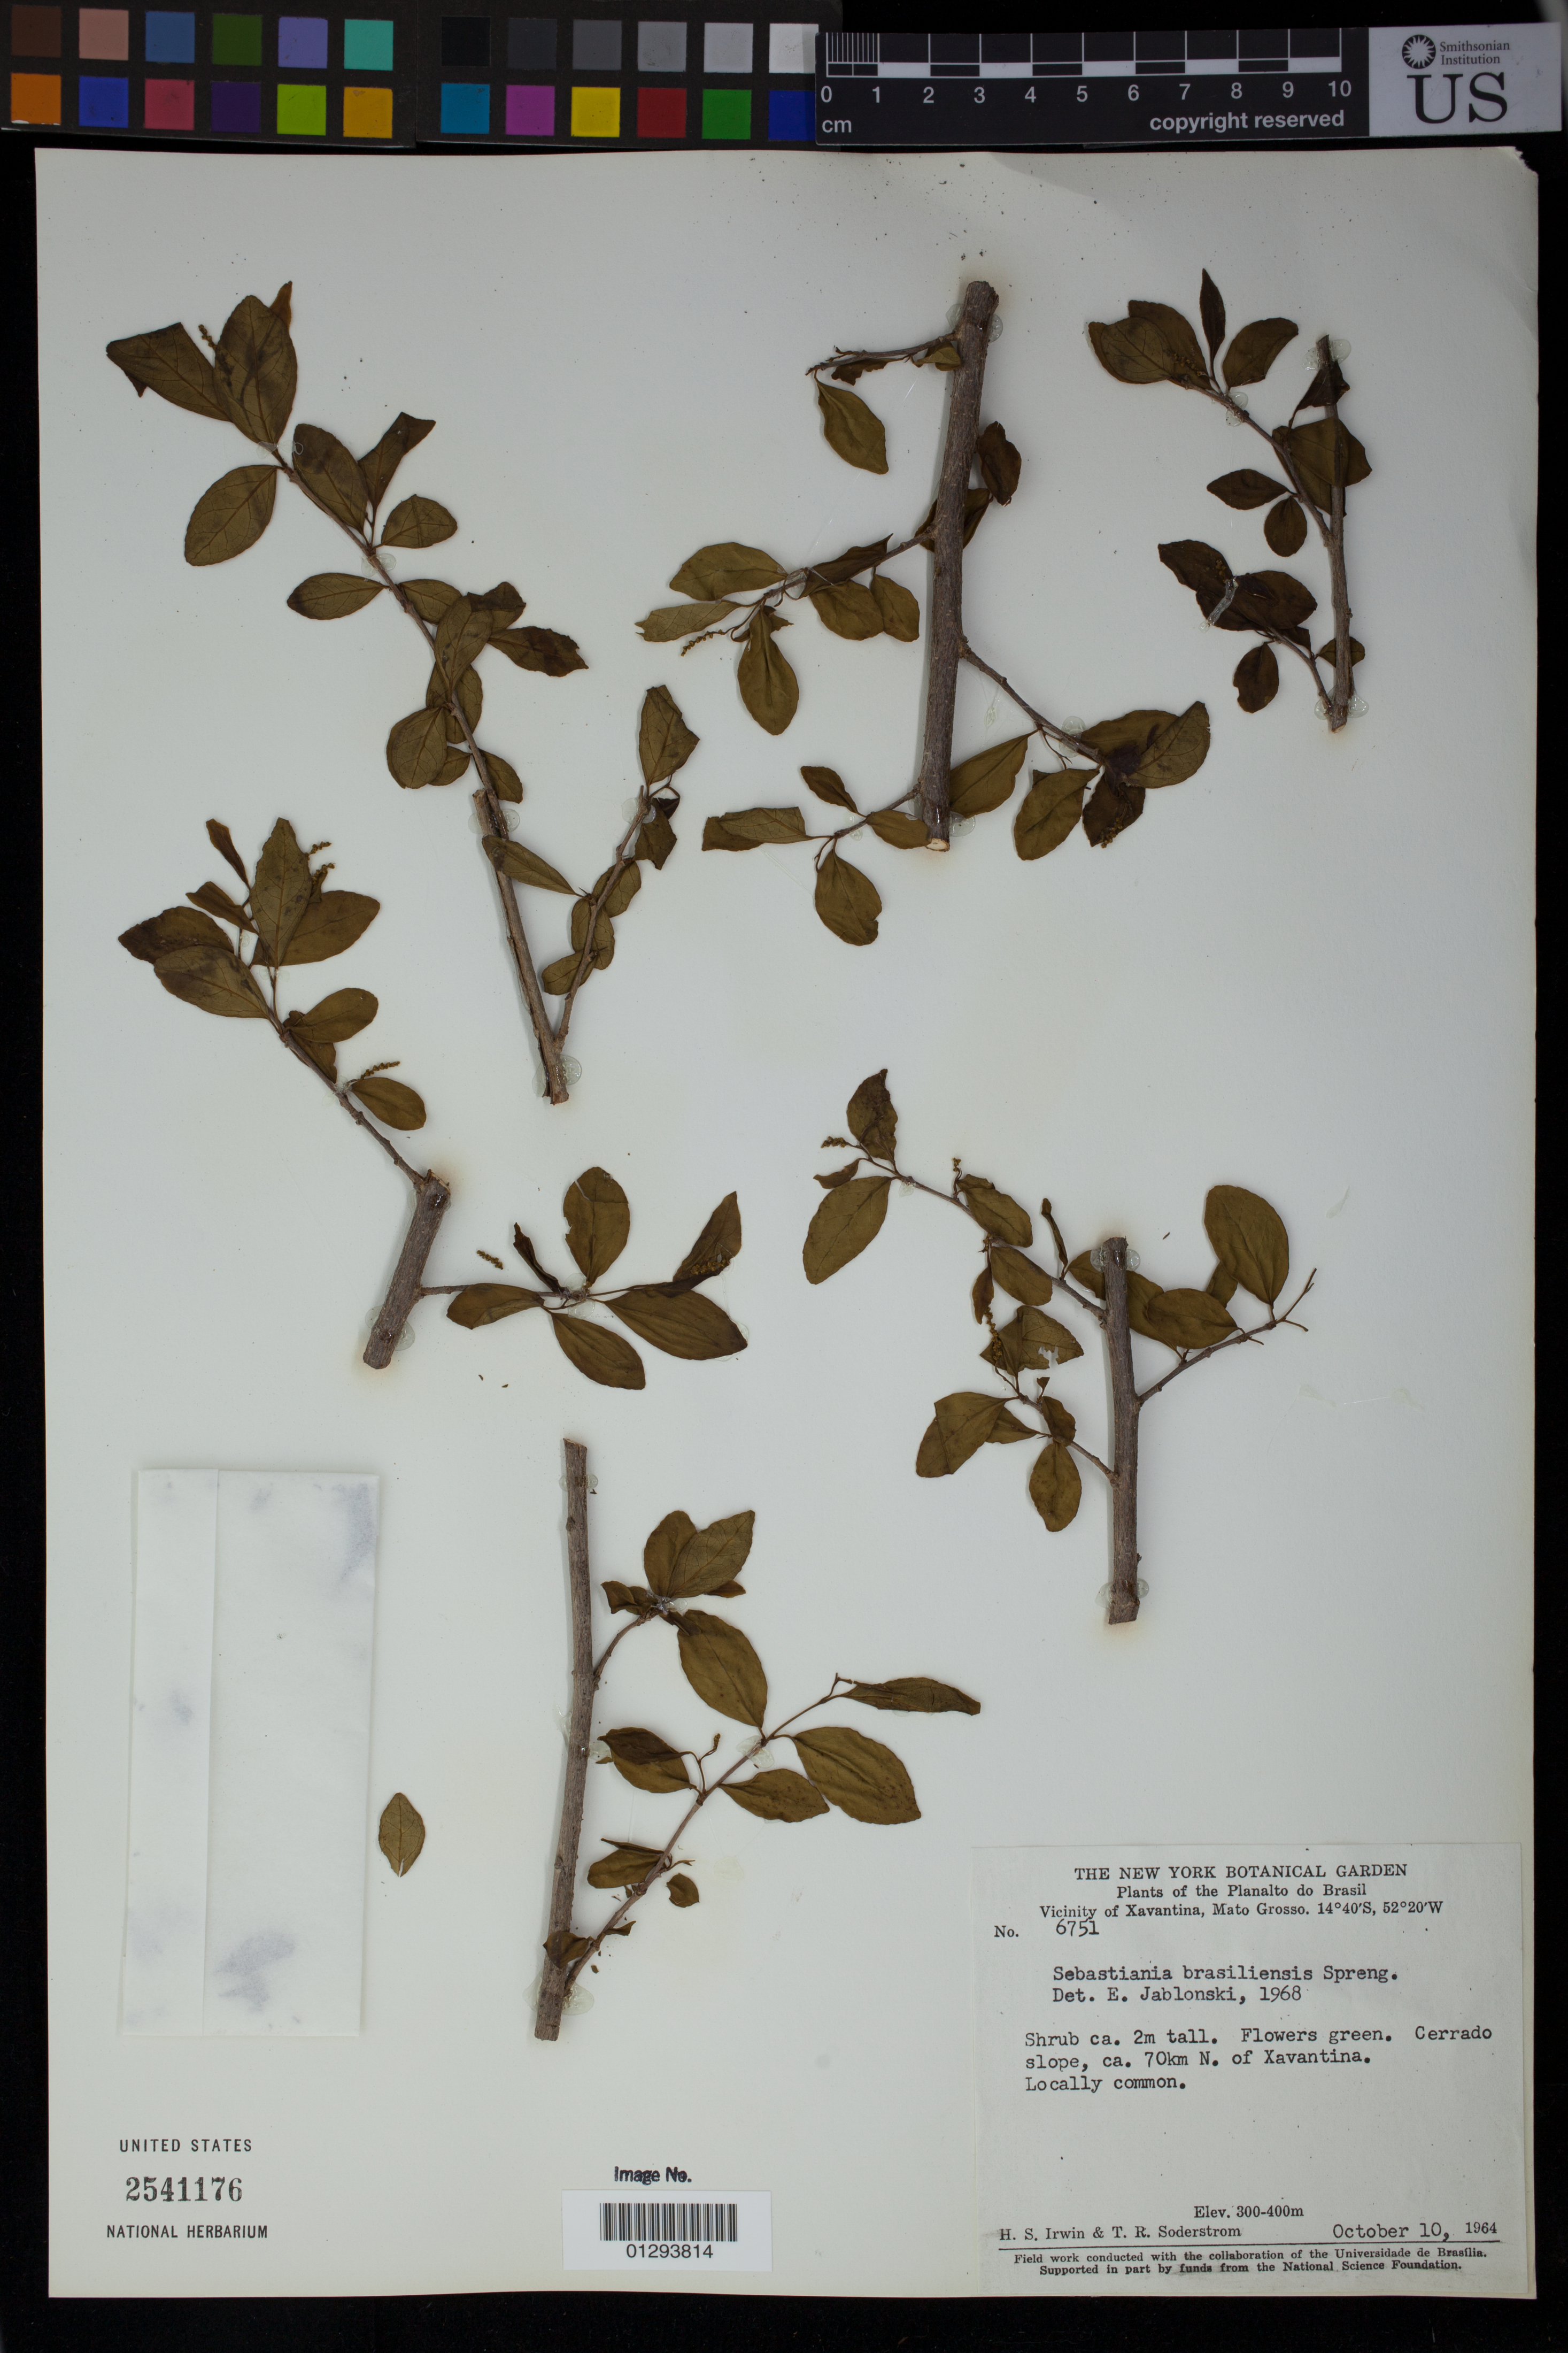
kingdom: Plantae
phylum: Tracheophyta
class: Magnoliopsida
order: Malpighiales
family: Euphorbiaceae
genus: Sebastiania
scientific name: Sebastiania brasiliensis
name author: Spreng.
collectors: H. Irwin & T. R. Soderstrom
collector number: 6751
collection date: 1964-10-10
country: Brazil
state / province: Mato Grosso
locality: ca. 70km N. of Xavantina.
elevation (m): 300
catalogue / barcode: US 2541176